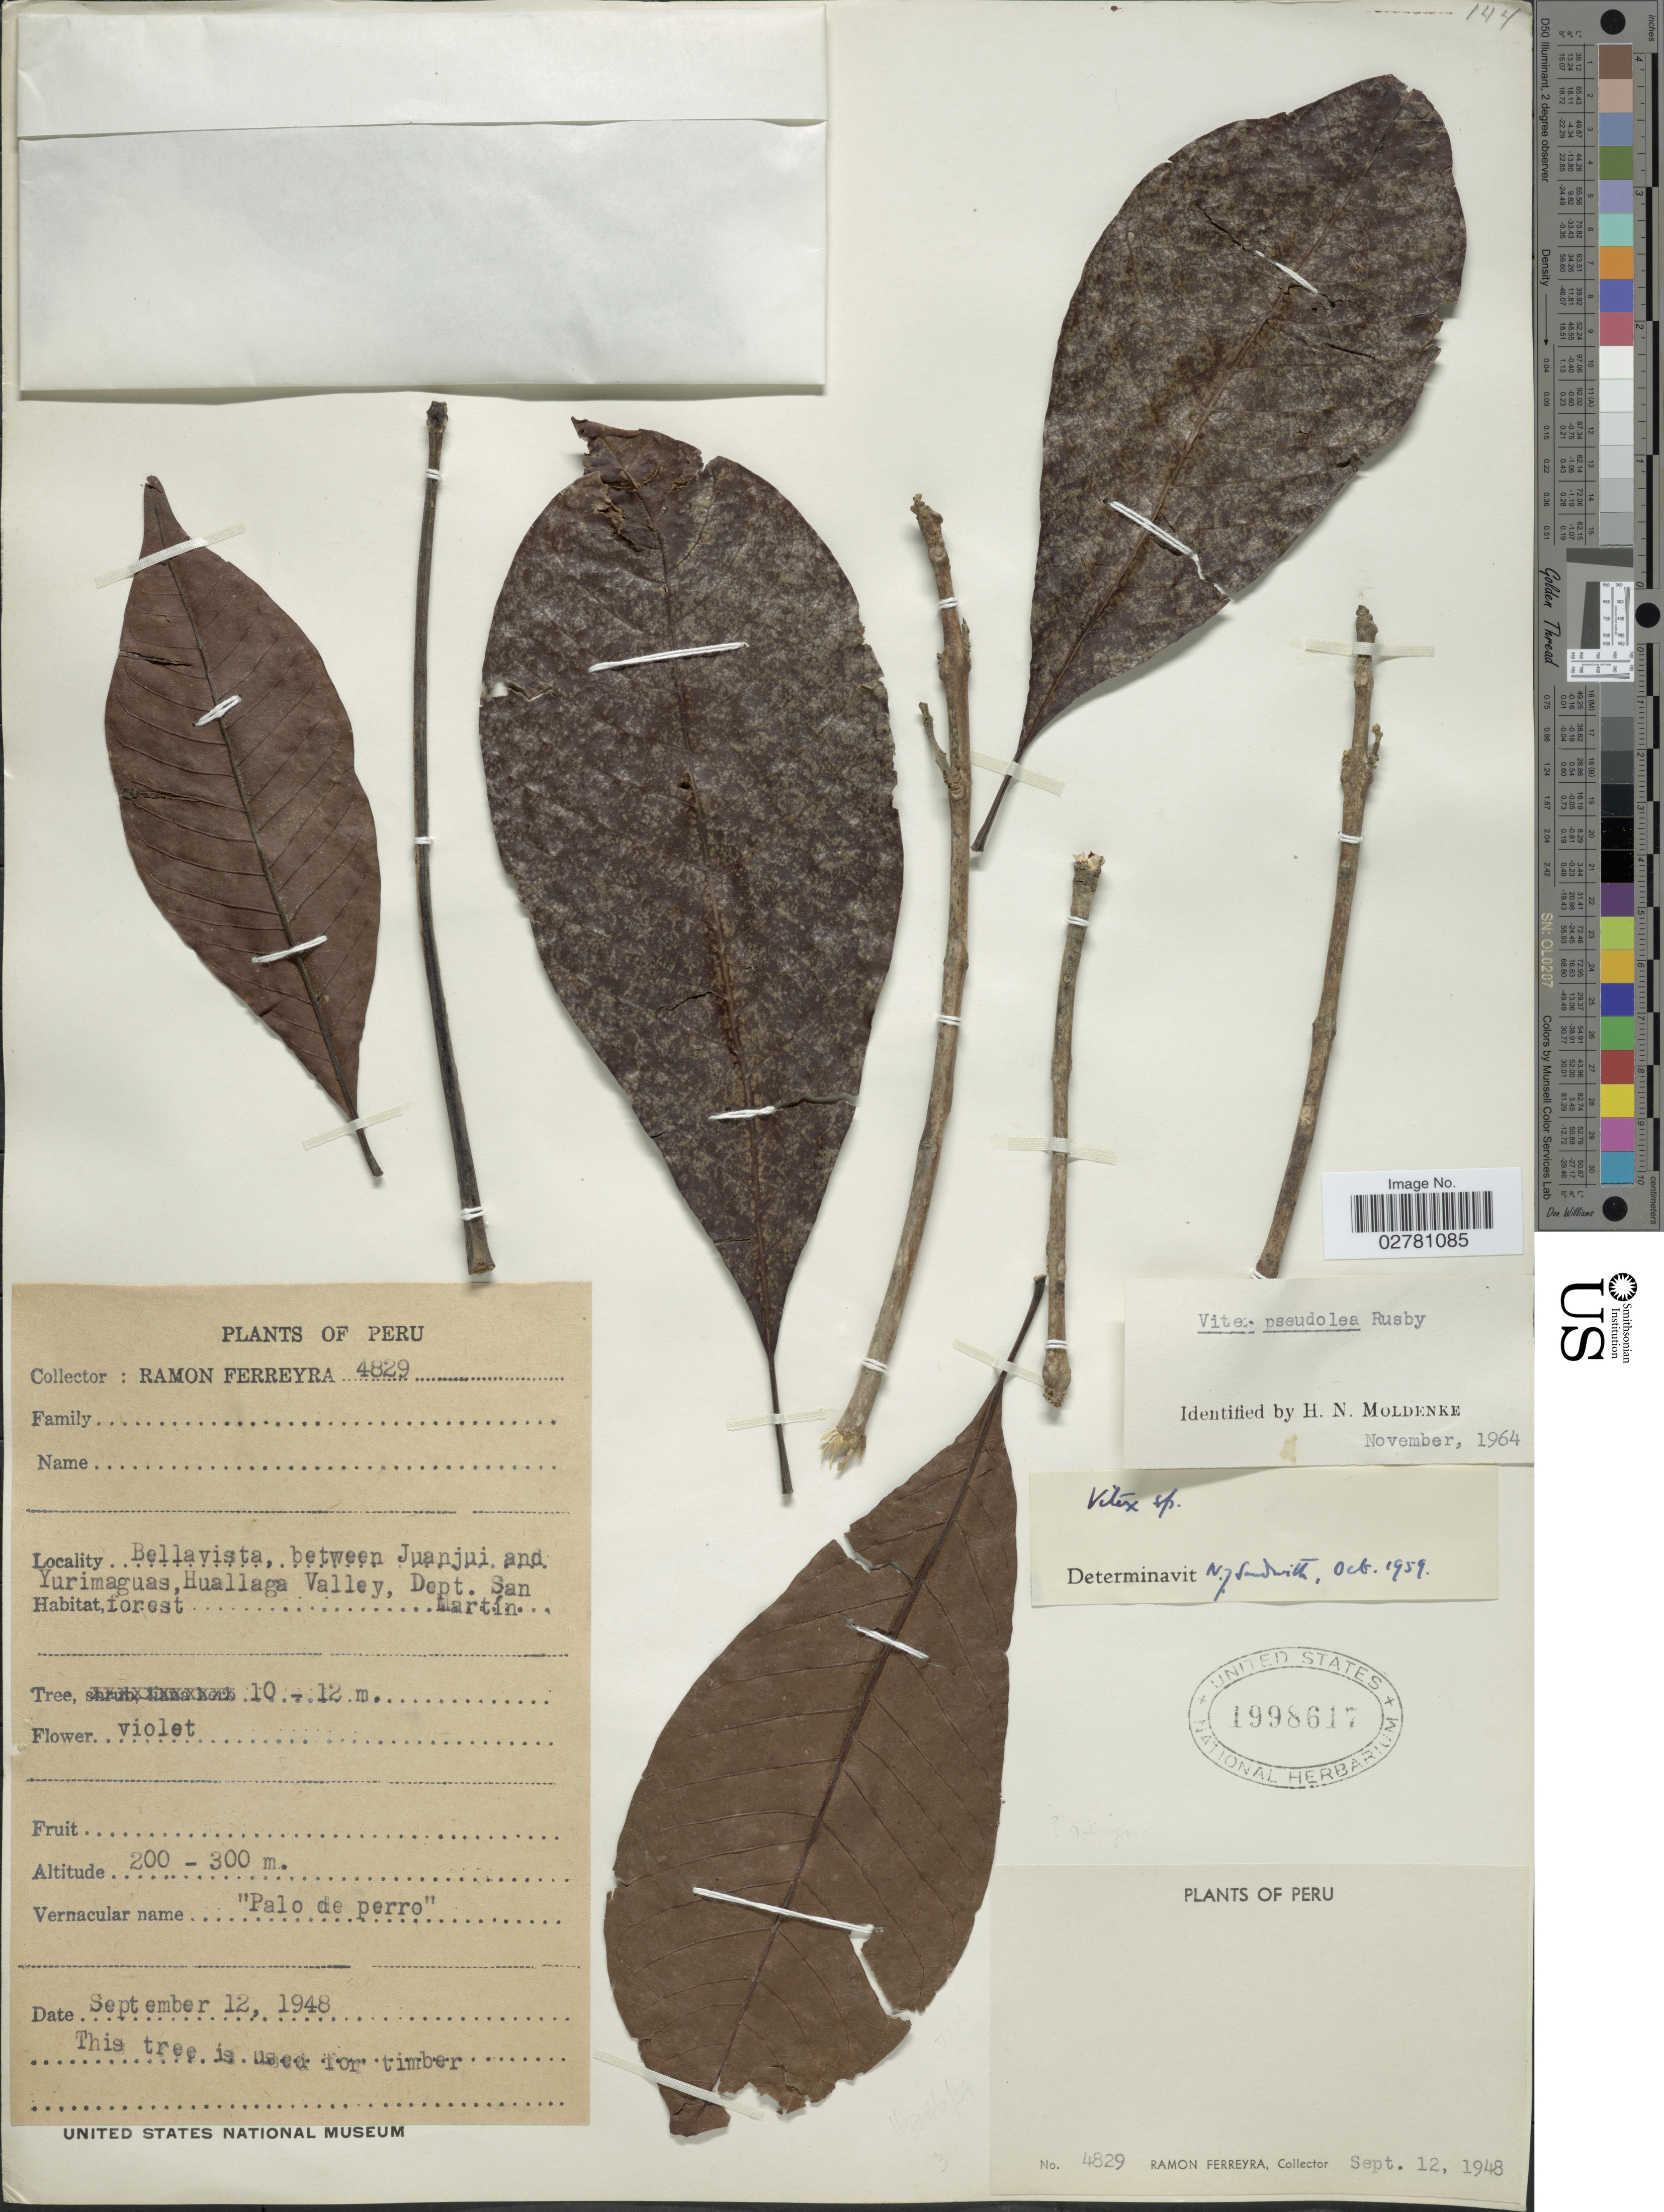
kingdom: Plantae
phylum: Tracheophyta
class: Magnoliopsida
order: Lamiales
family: Lamiaceae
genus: Vitex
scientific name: Vitex pseudolea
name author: Rusby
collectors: R. A. Ferreyra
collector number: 4829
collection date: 1948-09-12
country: Peru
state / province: San Martín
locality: Bellavista, between Juanjui and Yurimaguas, Huallaga Valley.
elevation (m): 200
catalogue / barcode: US 1998617